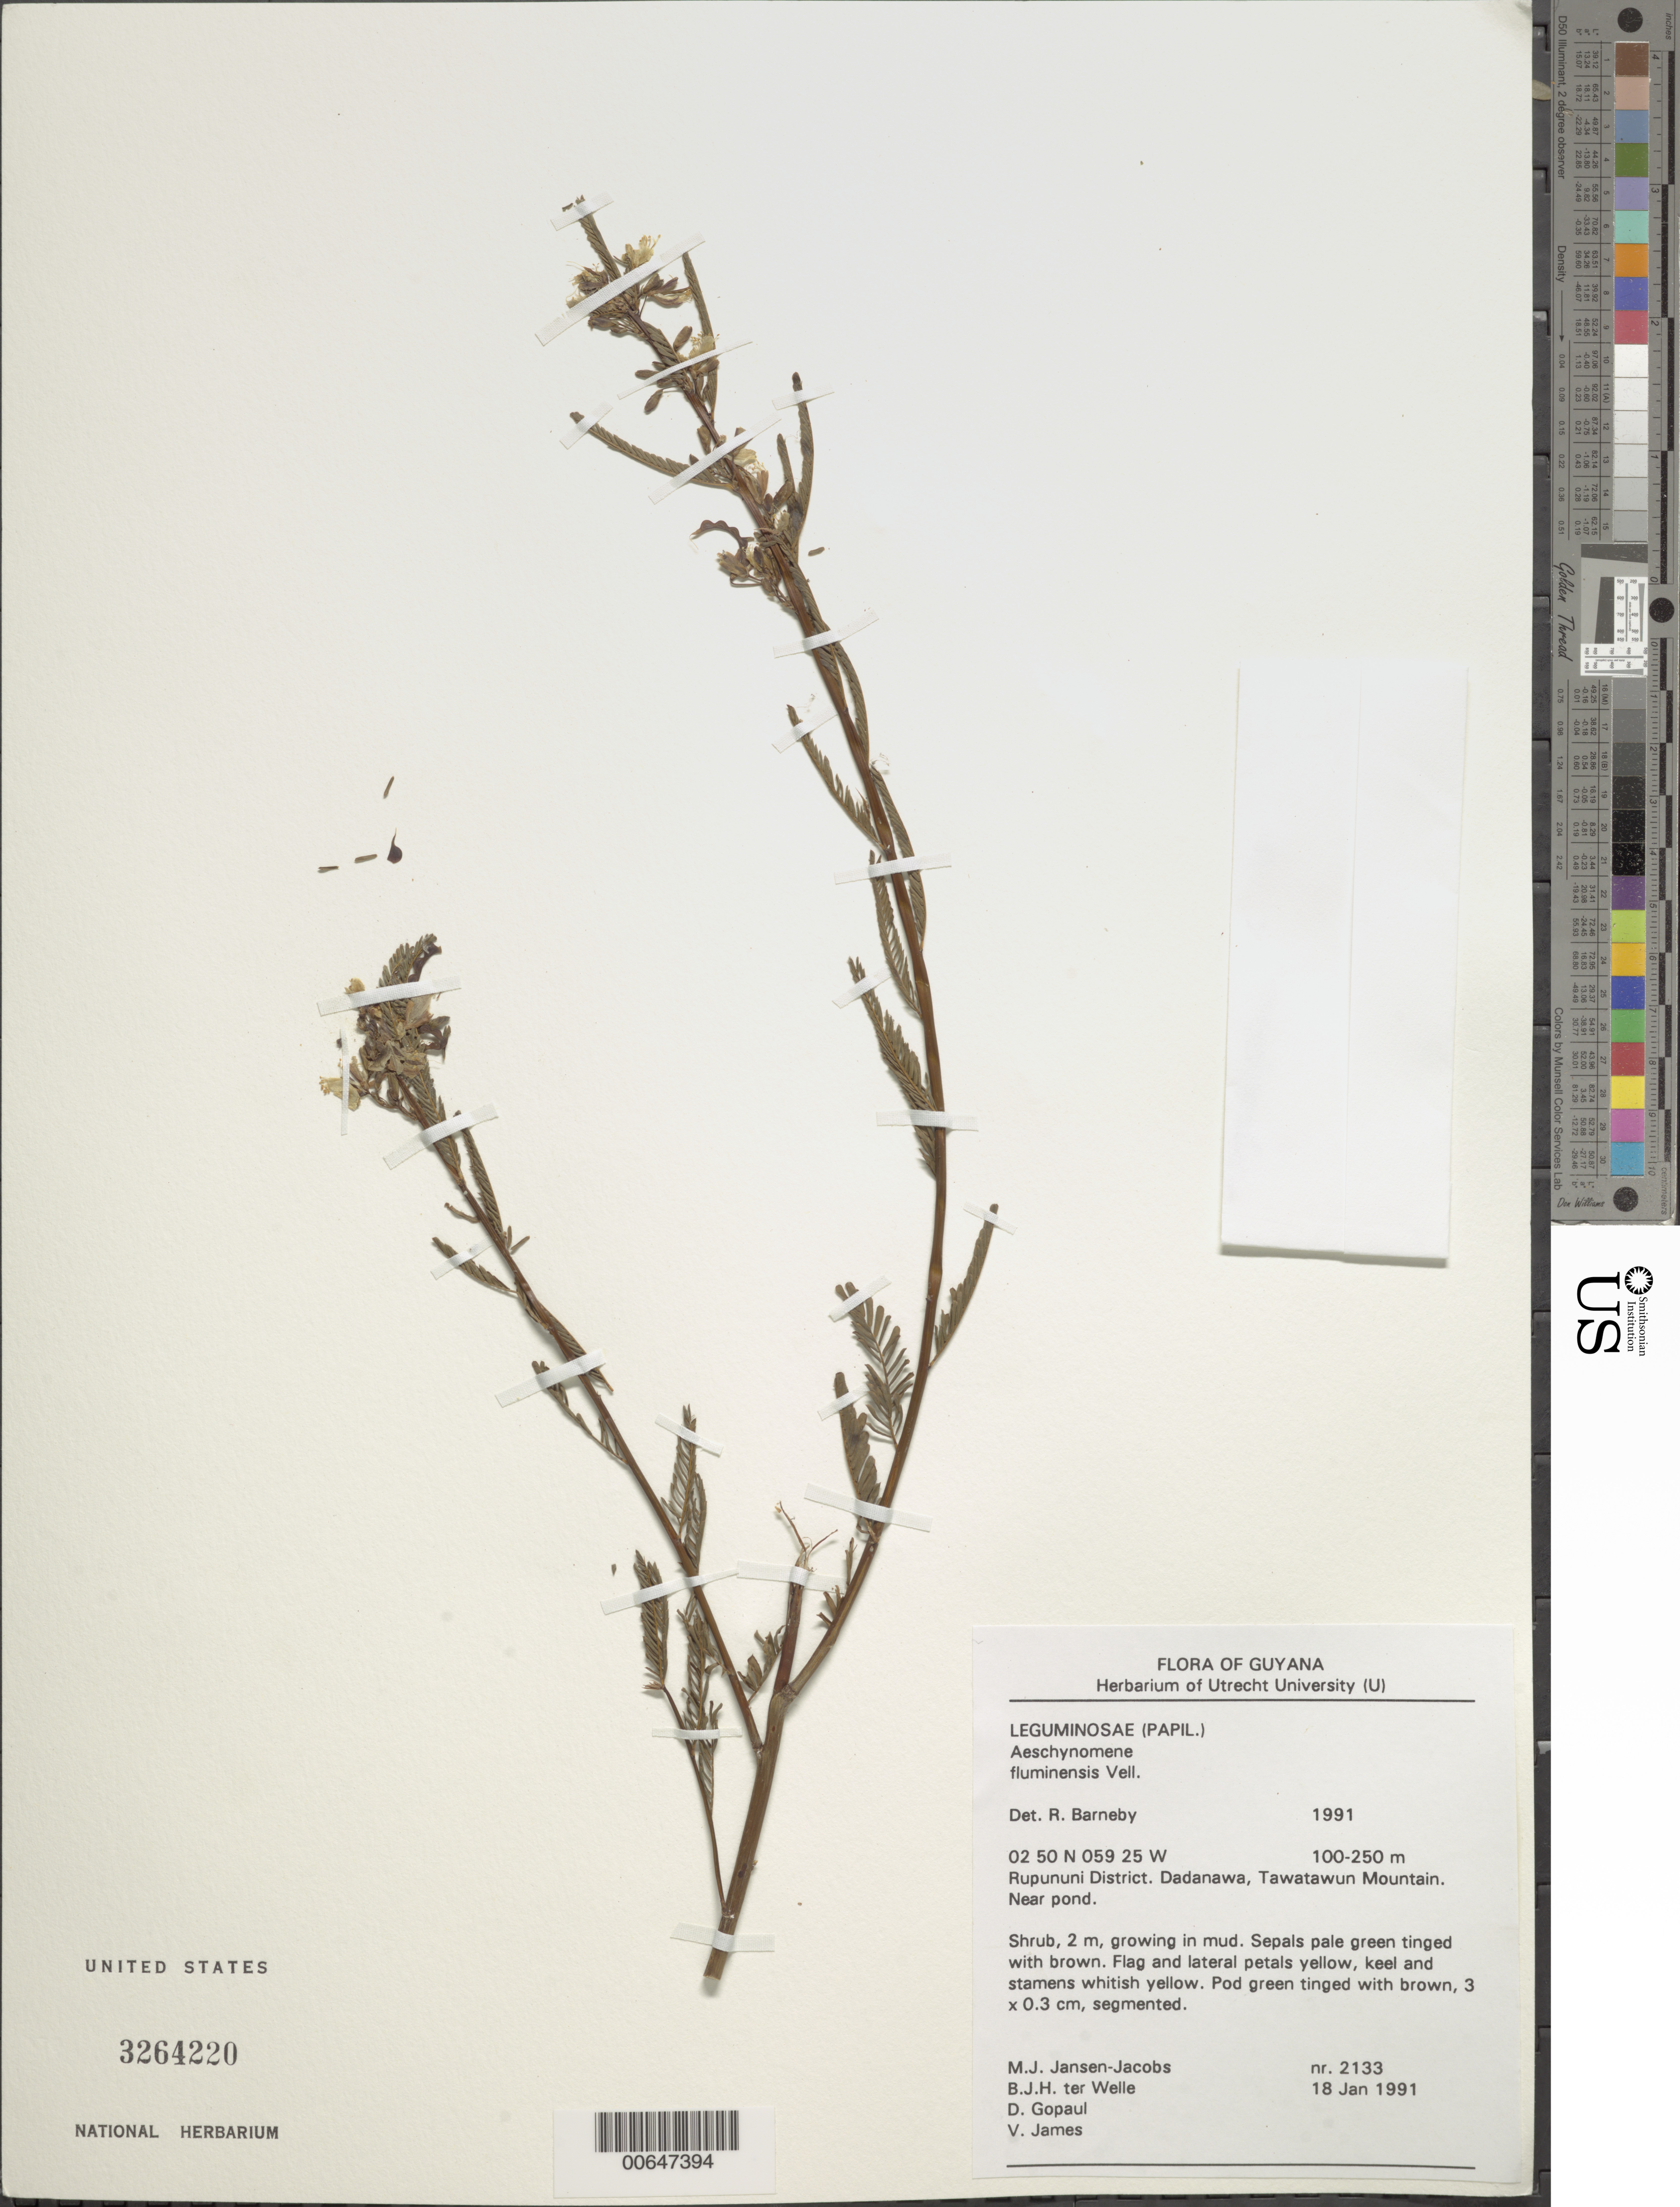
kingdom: Plantae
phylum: Tracheophyta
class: Magnoliopsida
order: Fabales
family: Fabaceae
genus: Aeschynomene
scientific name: Aeschynomene fluminensis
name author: Vell.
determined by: Barneby, Rupert C., (NY)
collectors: M. J. Jansen-Jacobs, B. Welle, D. Gopaul & V. James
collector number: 2133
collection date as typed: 18-Jan-91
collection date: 1991-01-18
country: Guyana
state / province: U. Takutu-U. Essequibo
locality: Tawatawun Mountain, Dadanawa, Rupununi District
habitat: Near pond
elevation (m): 100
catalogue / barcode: US 3264220